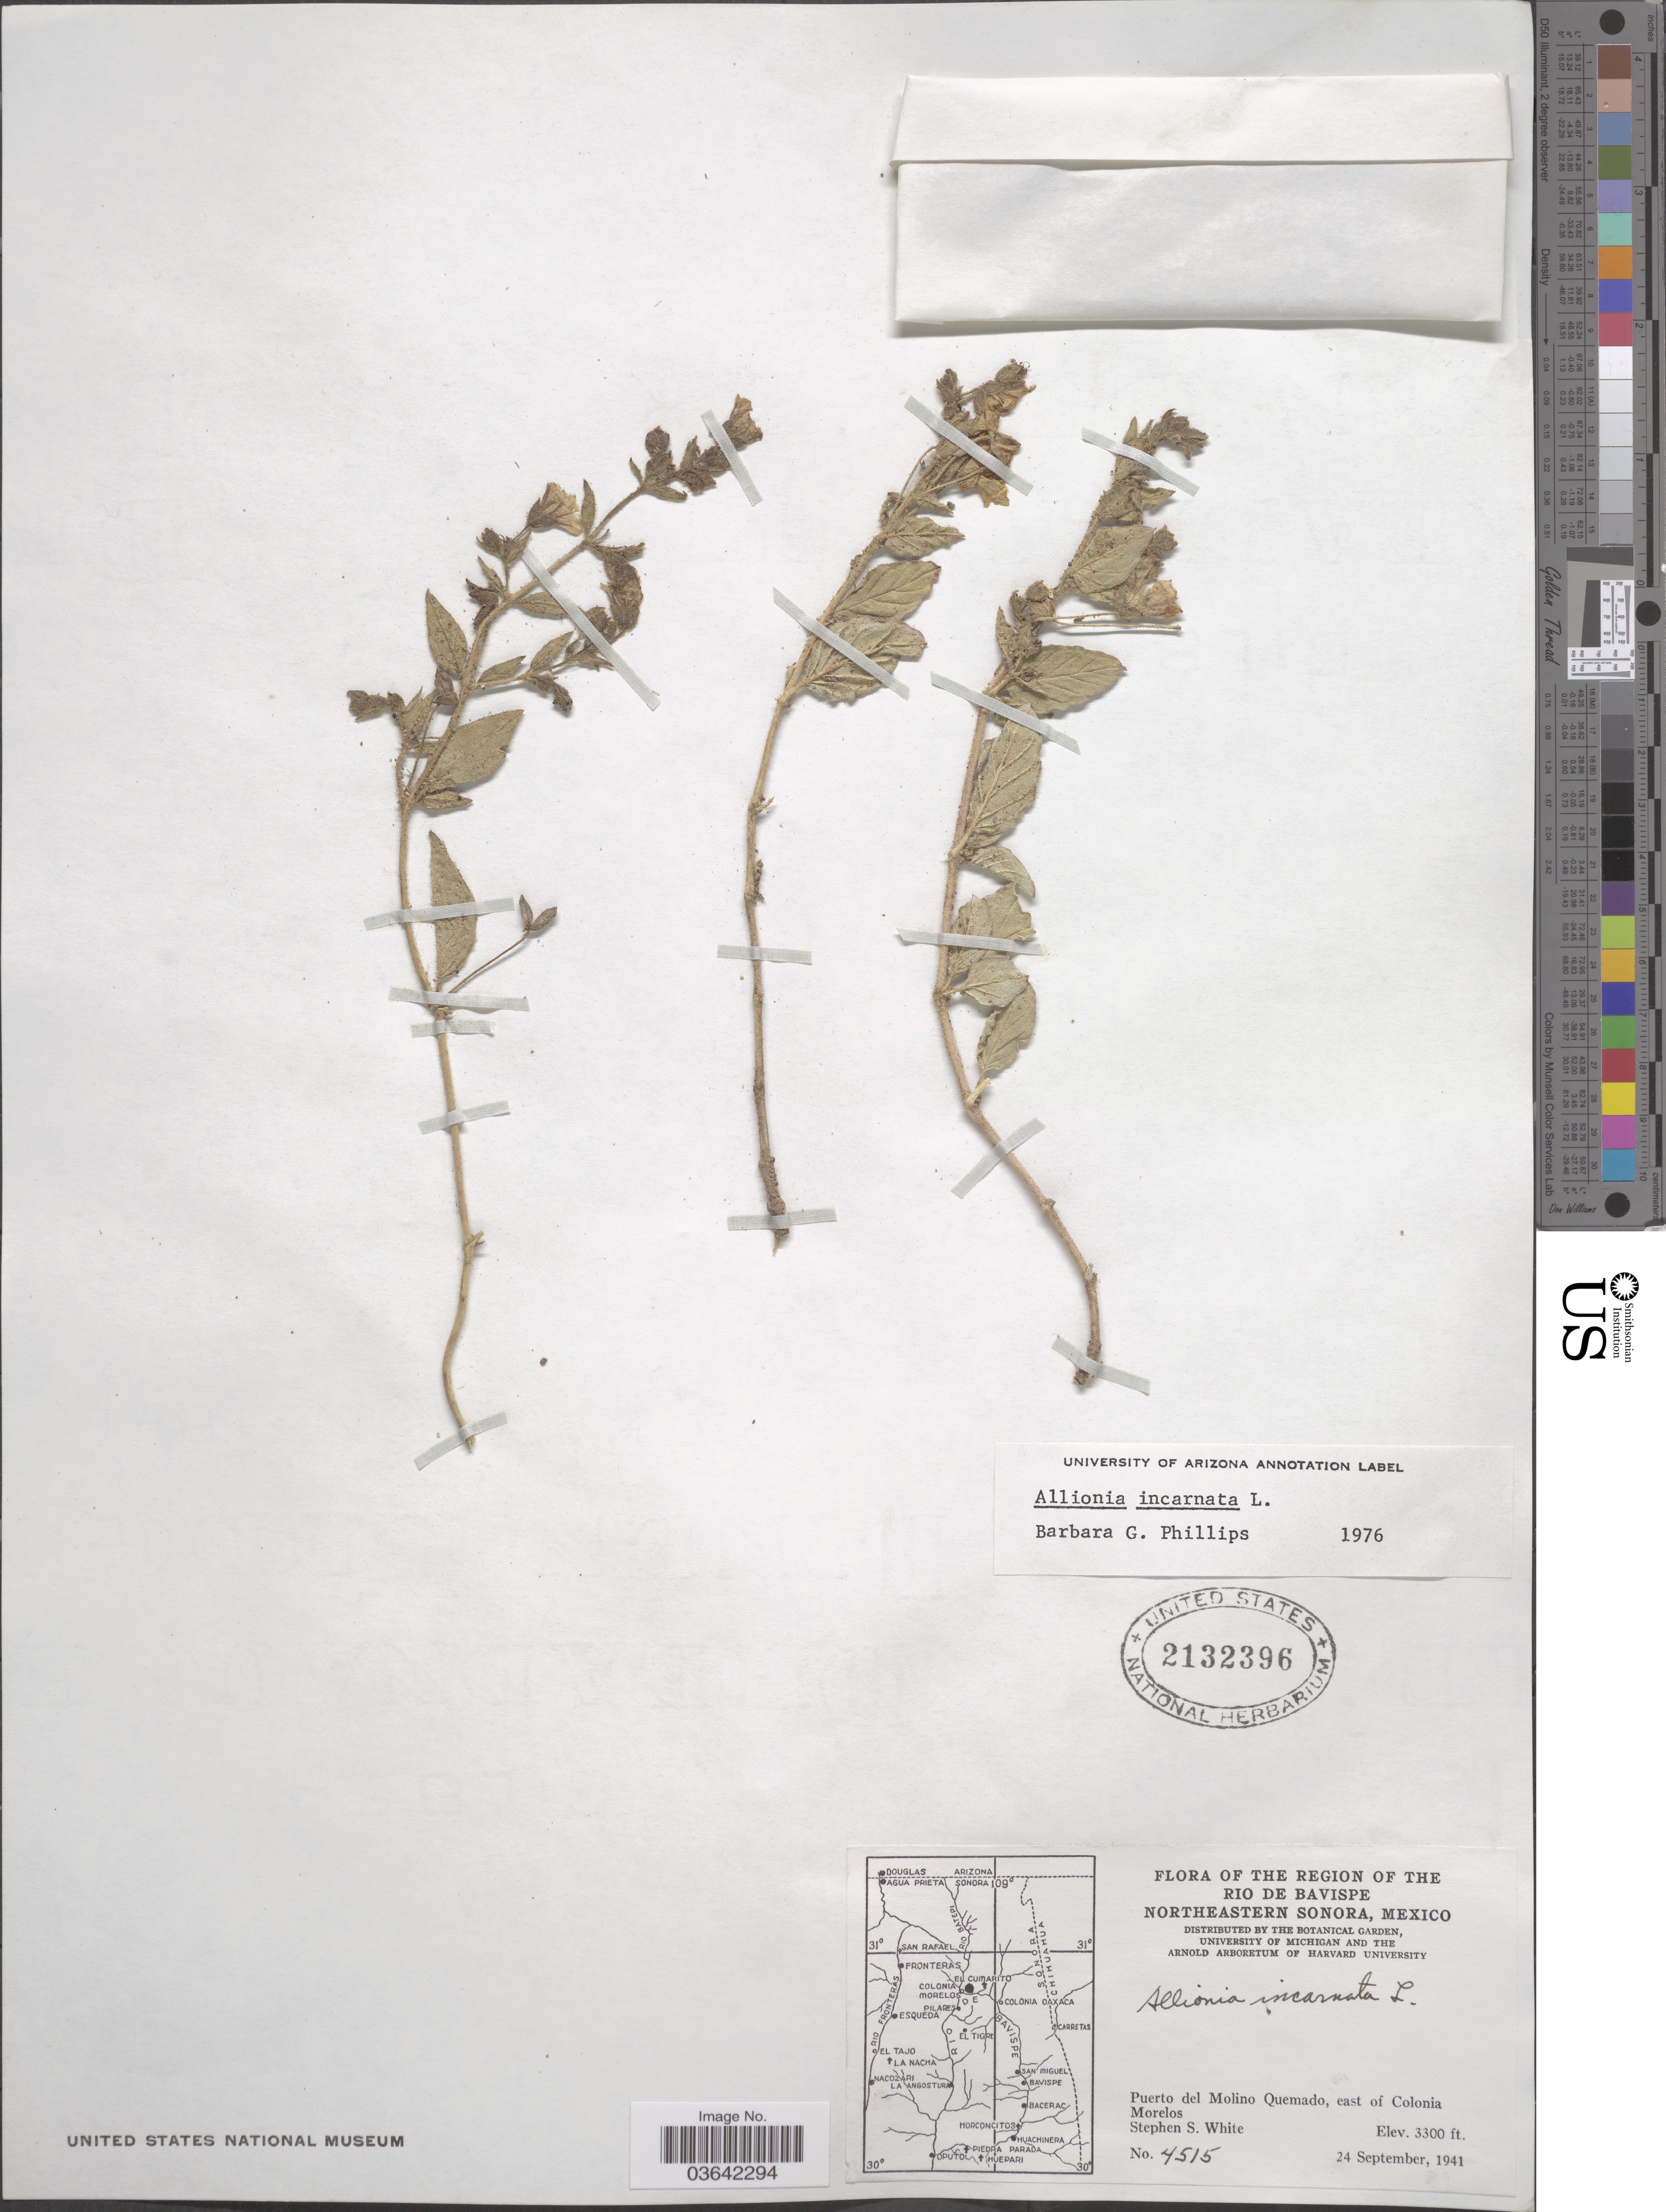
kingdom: Plantae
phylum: Tracheophyta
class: Magnoliopsida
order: Caryophyllales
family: Nyctaginaceae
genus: Allionia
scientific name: Allionia incarnata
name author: L.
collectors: S. S. White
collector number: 4515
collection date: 1941-09-24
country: Mexico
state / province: Sonora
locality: The region of the Rio de Bavispe. Northeastern Sonora. Puerto del Molino Quemado, east of Colonia Morelos.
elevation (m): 1006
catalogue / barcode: US 2132396